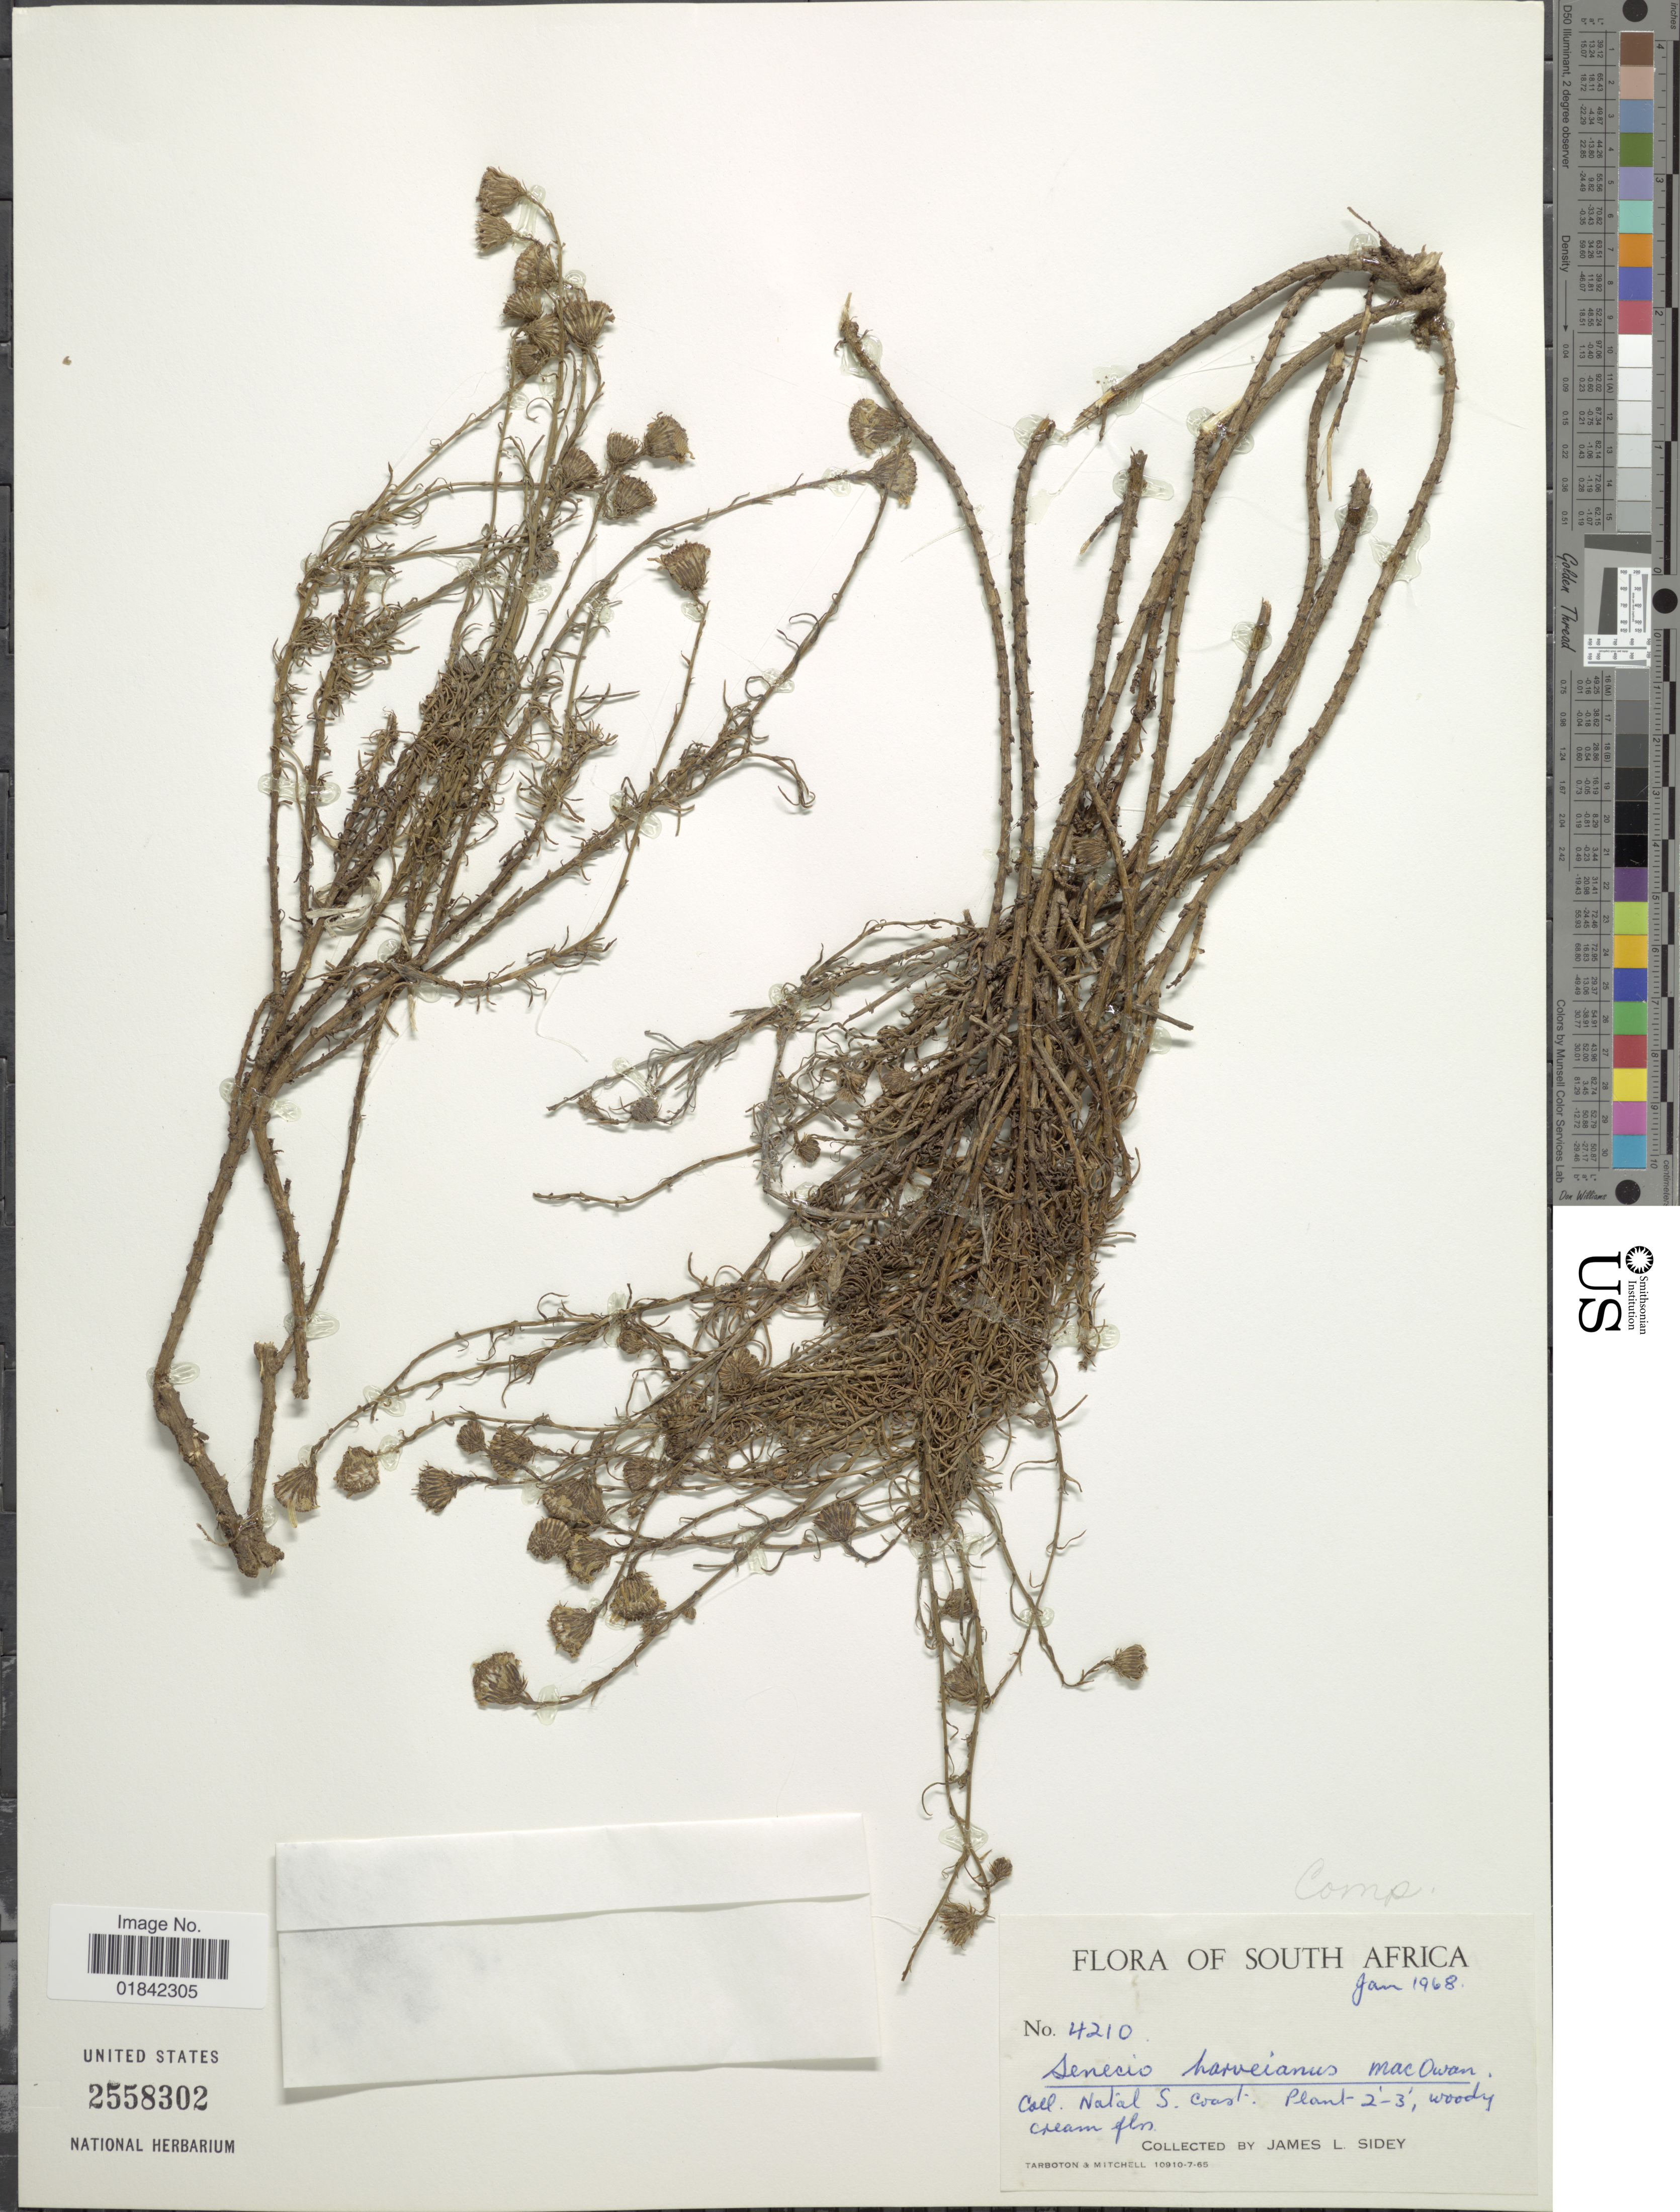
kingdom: Plantae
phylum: Tracheophyta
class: Magnoliopsida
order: Asterales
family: Asteraceae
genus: Senecio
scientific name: Senecio harveianus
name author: MacOwan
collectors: J. L. Sidey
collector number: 4210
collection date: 1968-01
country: South Africa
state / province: KwaZulu-Natal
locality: Natal S. Coast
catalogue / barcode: US 2558302